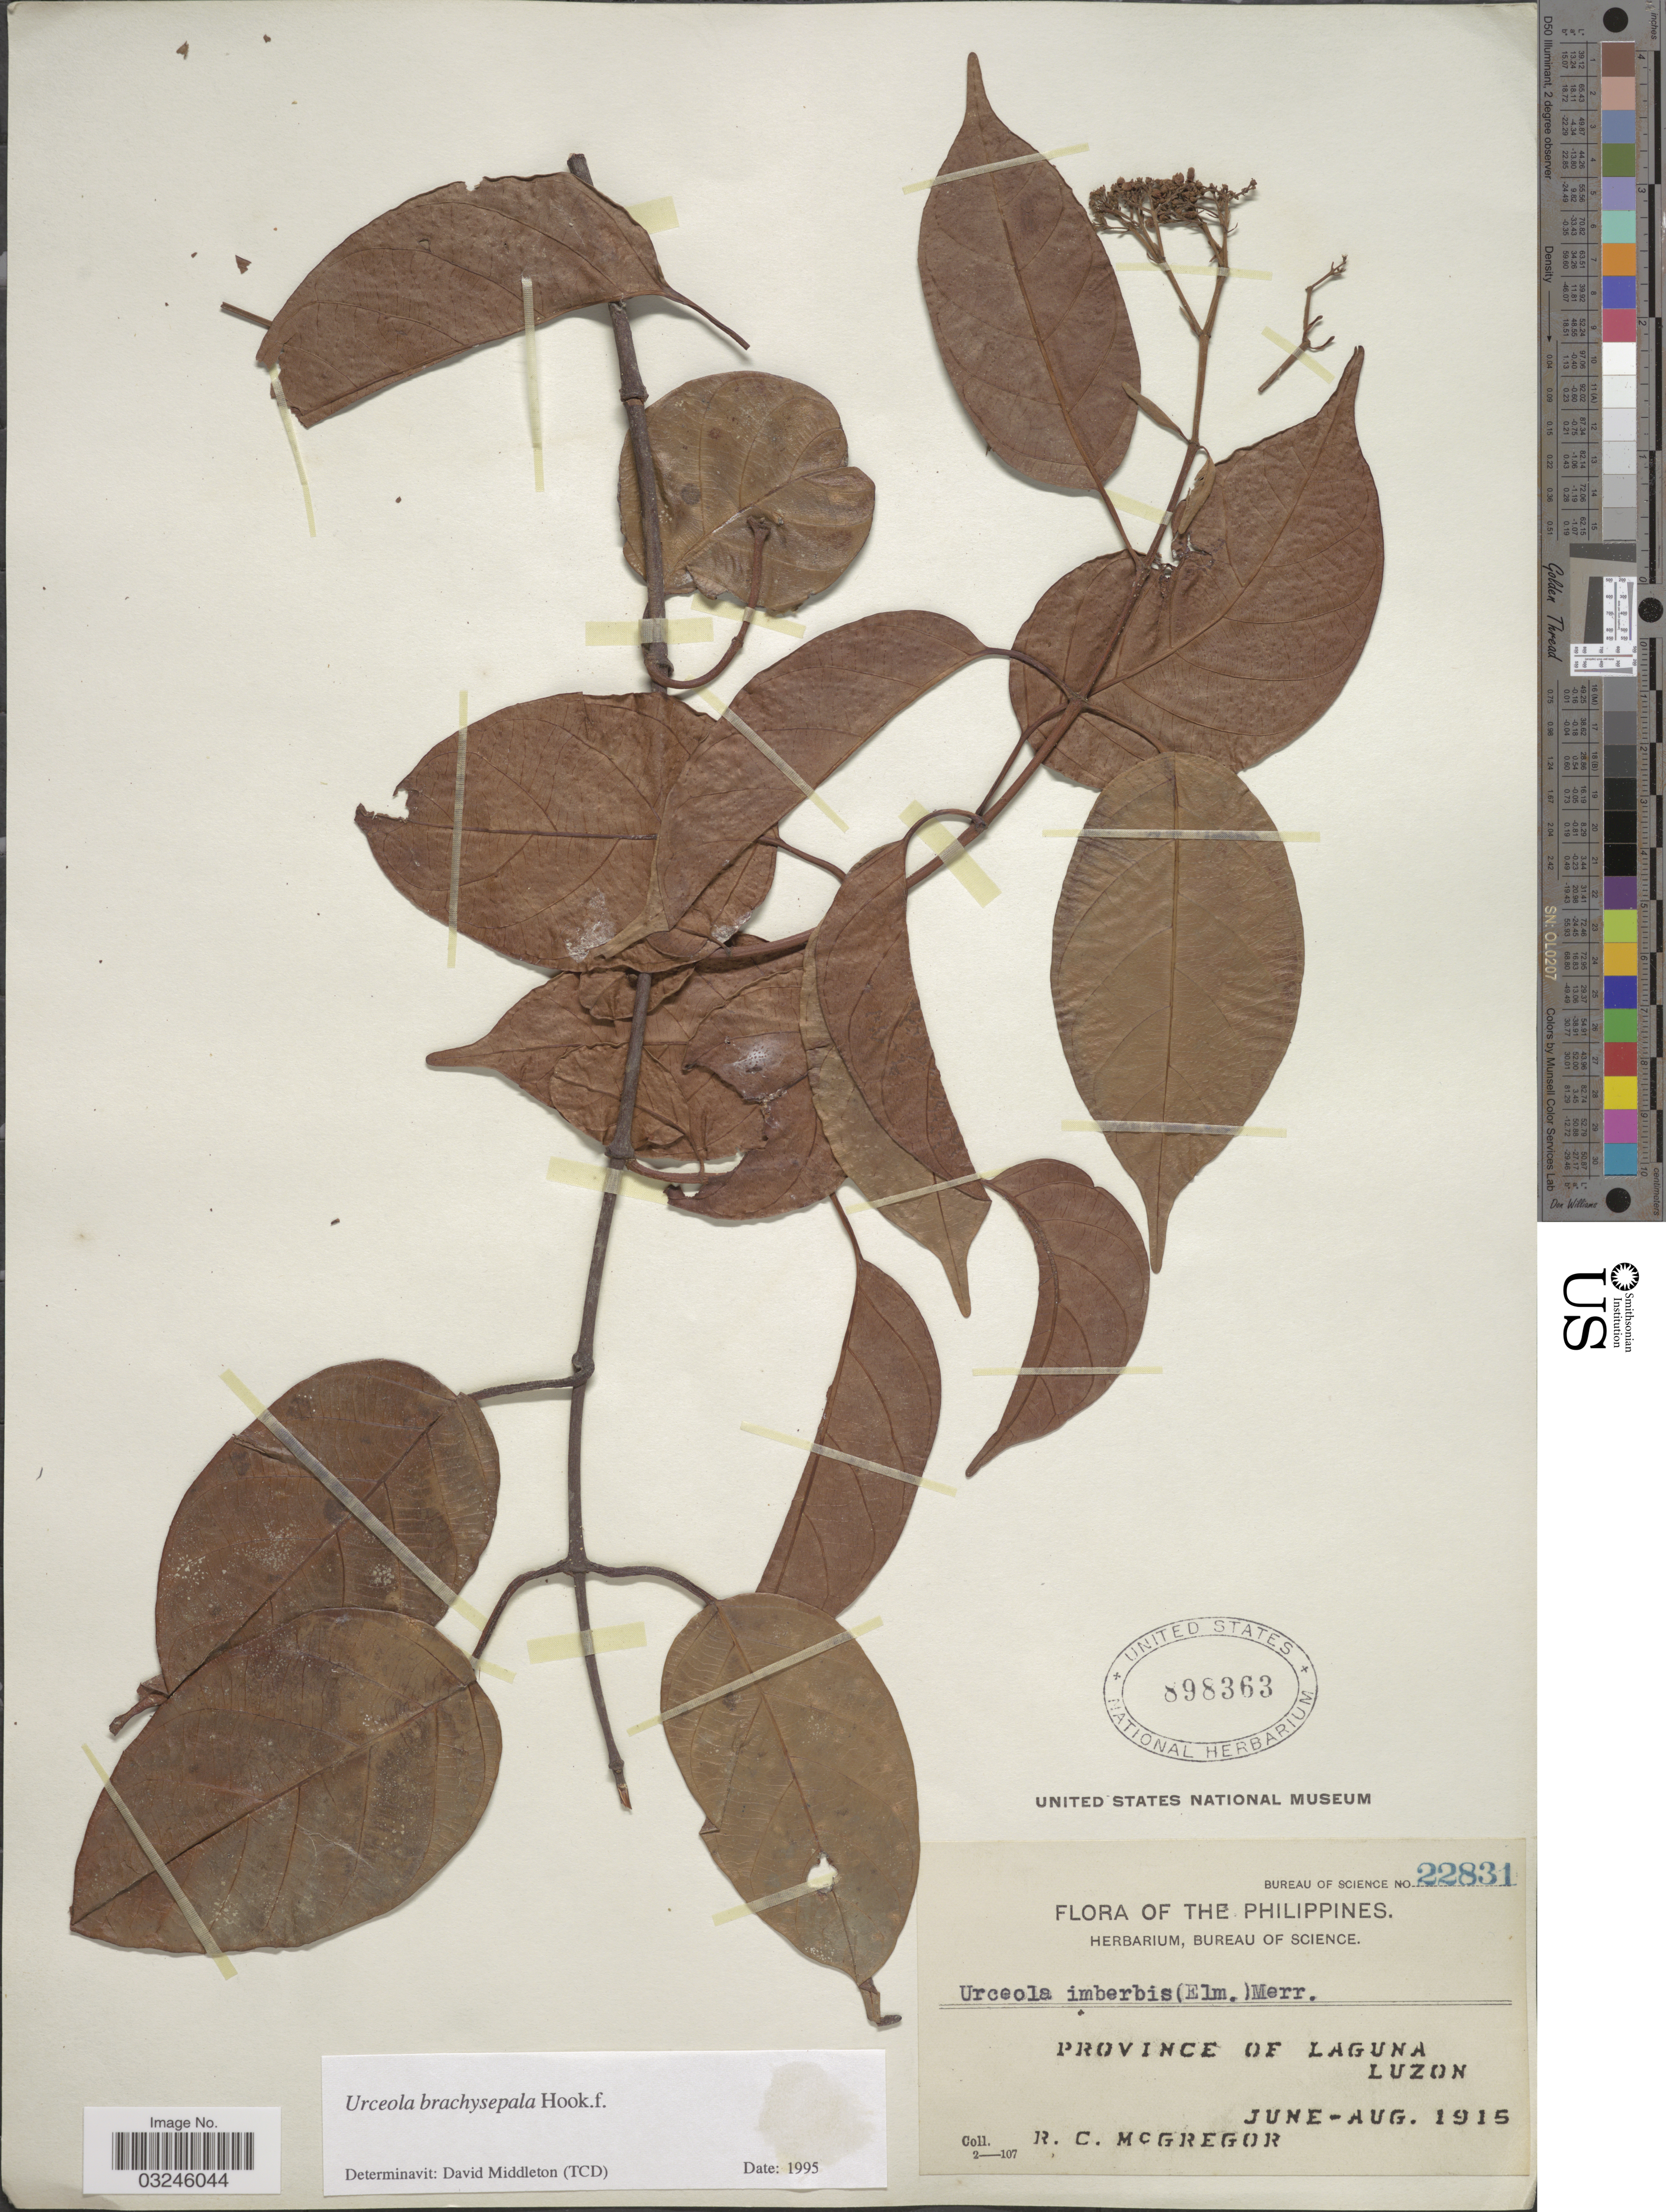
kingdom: Plantae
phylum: Tracheophyta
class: Magnoliopsida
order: Gentianales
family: Apocynaceae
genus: Urceola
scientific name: Urceola brachysepala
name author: Hook. f.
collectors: R. C. McGregor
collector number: Bureau of Science 22831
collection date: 1915-06/1915-08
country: Philippines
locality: Province of Laguna Luzon.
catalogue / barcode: US 898363